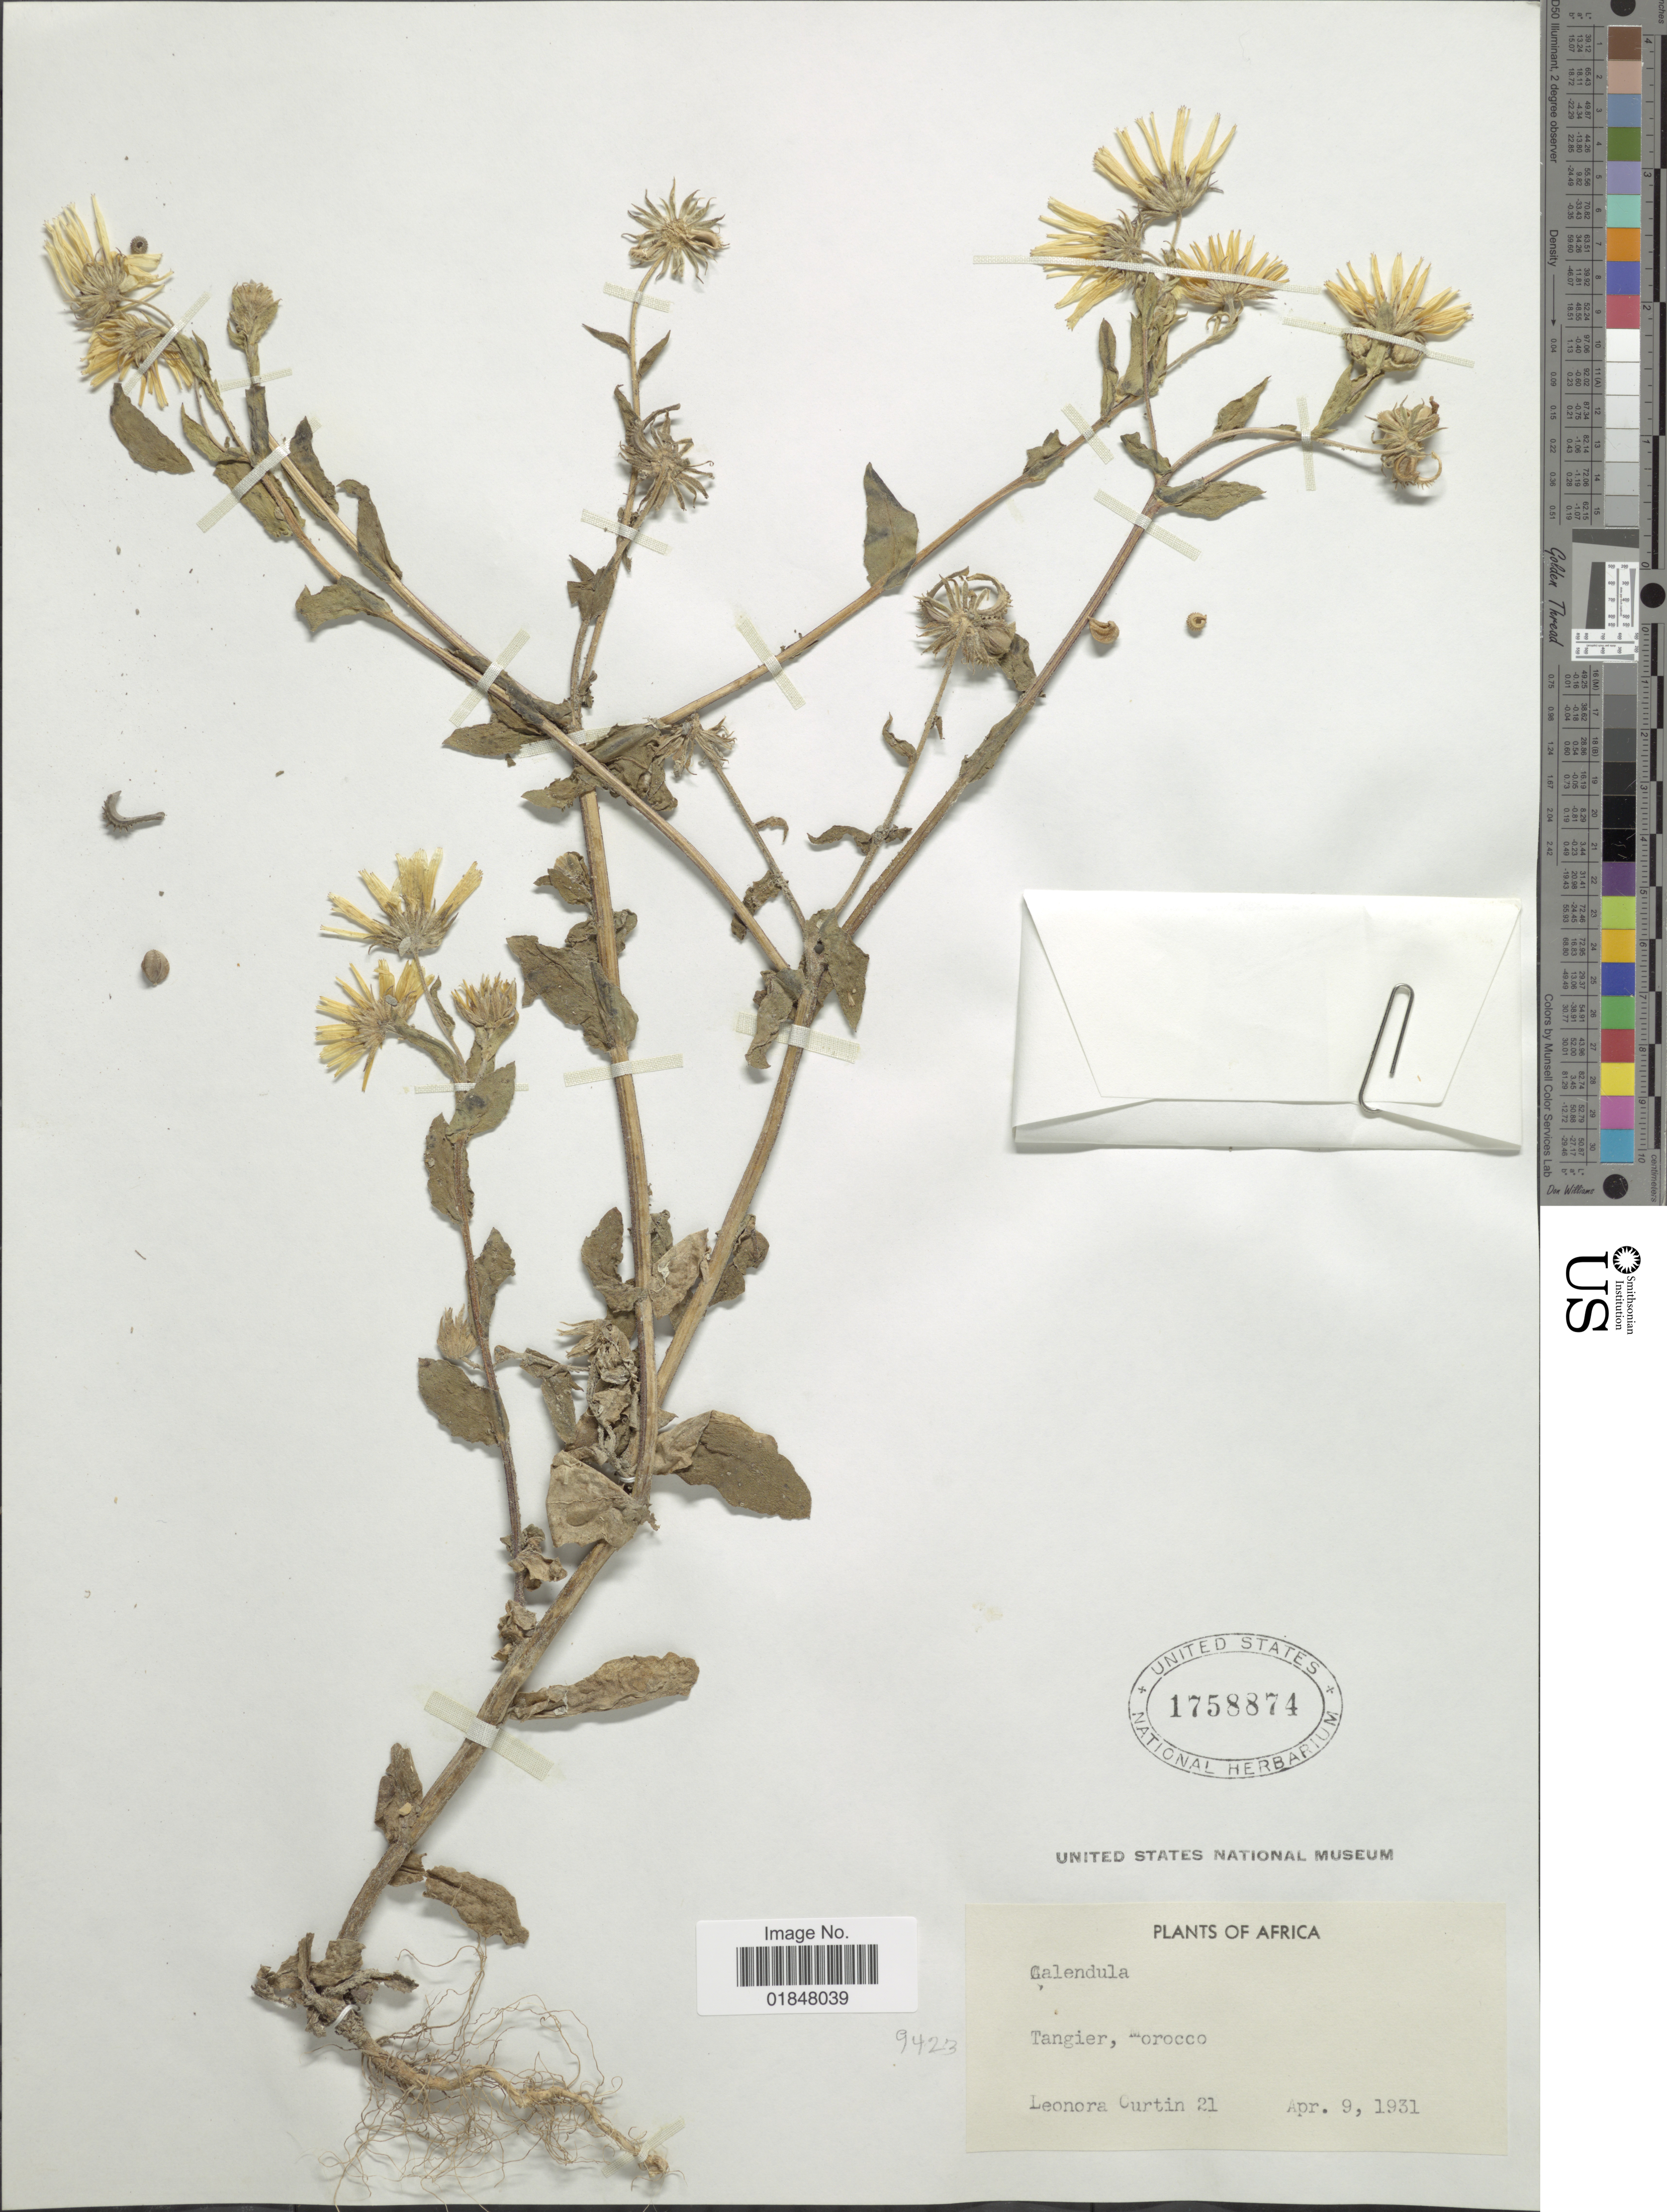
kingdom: Plantae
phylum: Tracheophyta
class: Magnoliopsida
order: Asterales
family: Asteraceae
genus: Calendula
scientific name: Calendula sp.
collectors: L. Curtin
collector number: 21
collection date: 1931-04-09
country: Morocco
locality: Tangier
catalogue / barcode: US 1758874